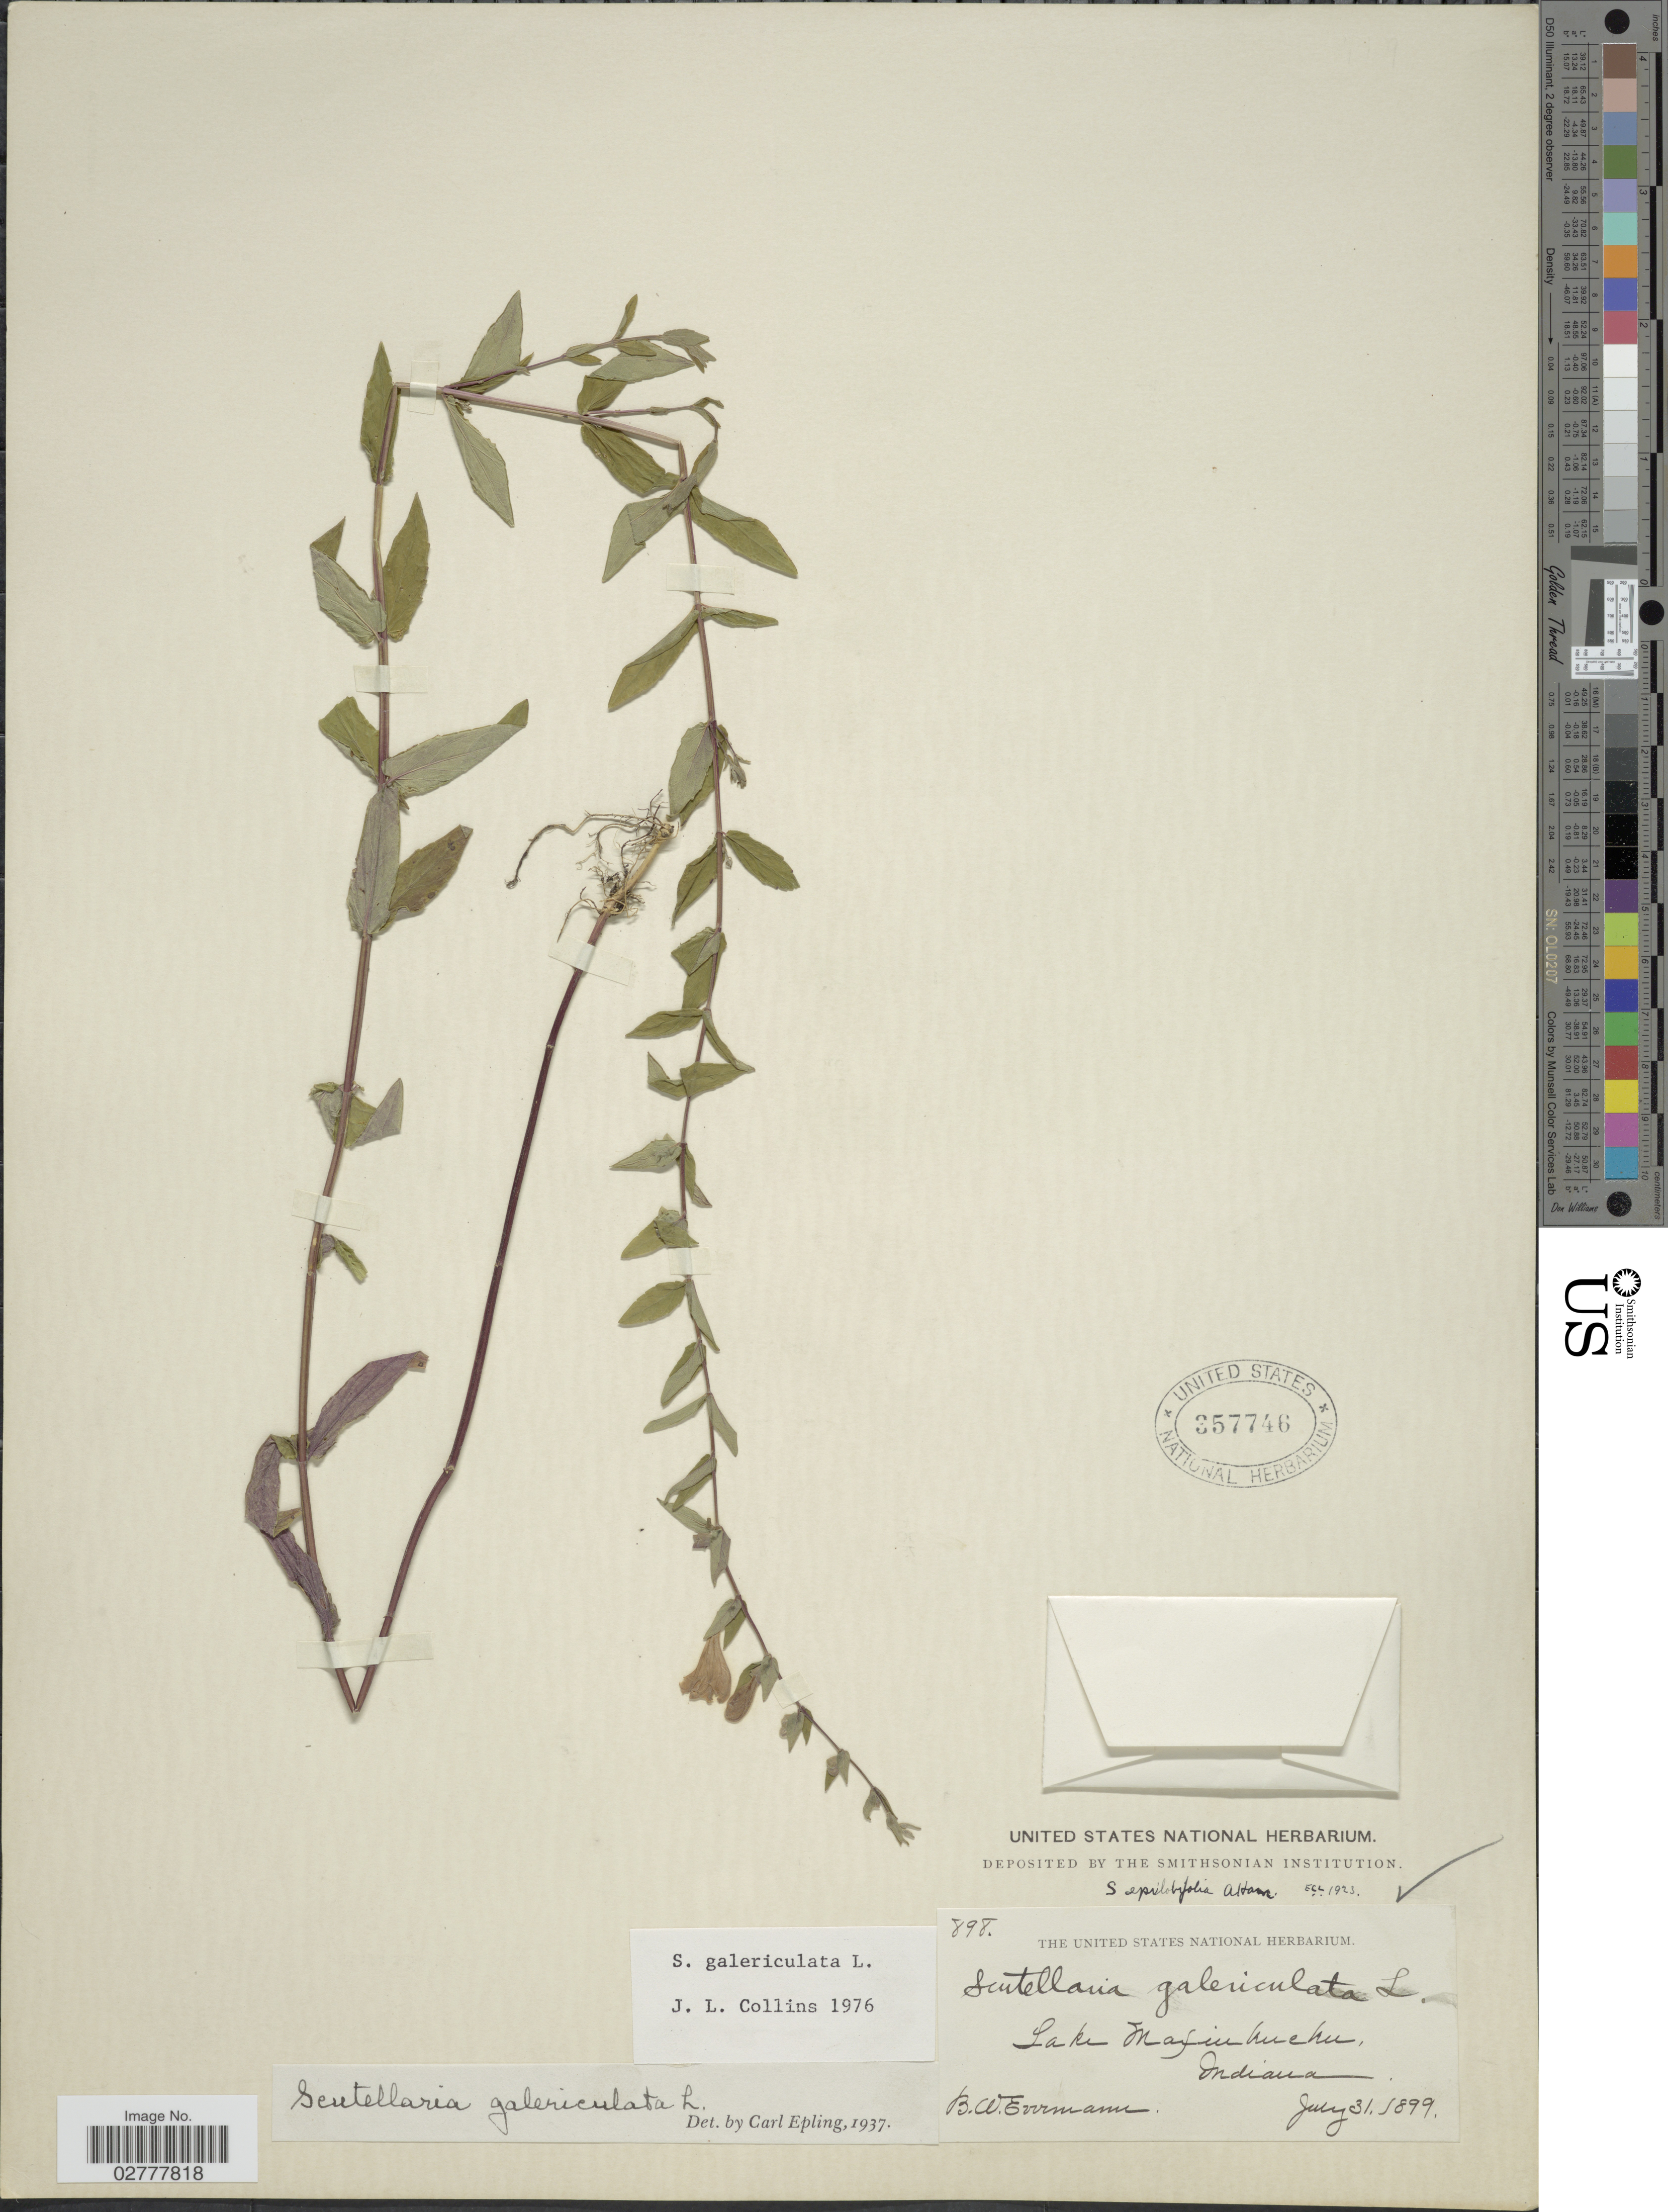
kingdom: Plantae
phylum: Tracheophyta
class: Magnoliopsida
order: Lamiales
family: Lamiaceae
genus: Scutellaria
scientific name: Scutellaria galericulata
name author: L.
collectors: B. W. Evermann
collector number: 898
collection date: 1899-07-31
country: United States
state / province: Indiana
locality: Lake Maxinkuckee.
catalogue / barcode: US 357746